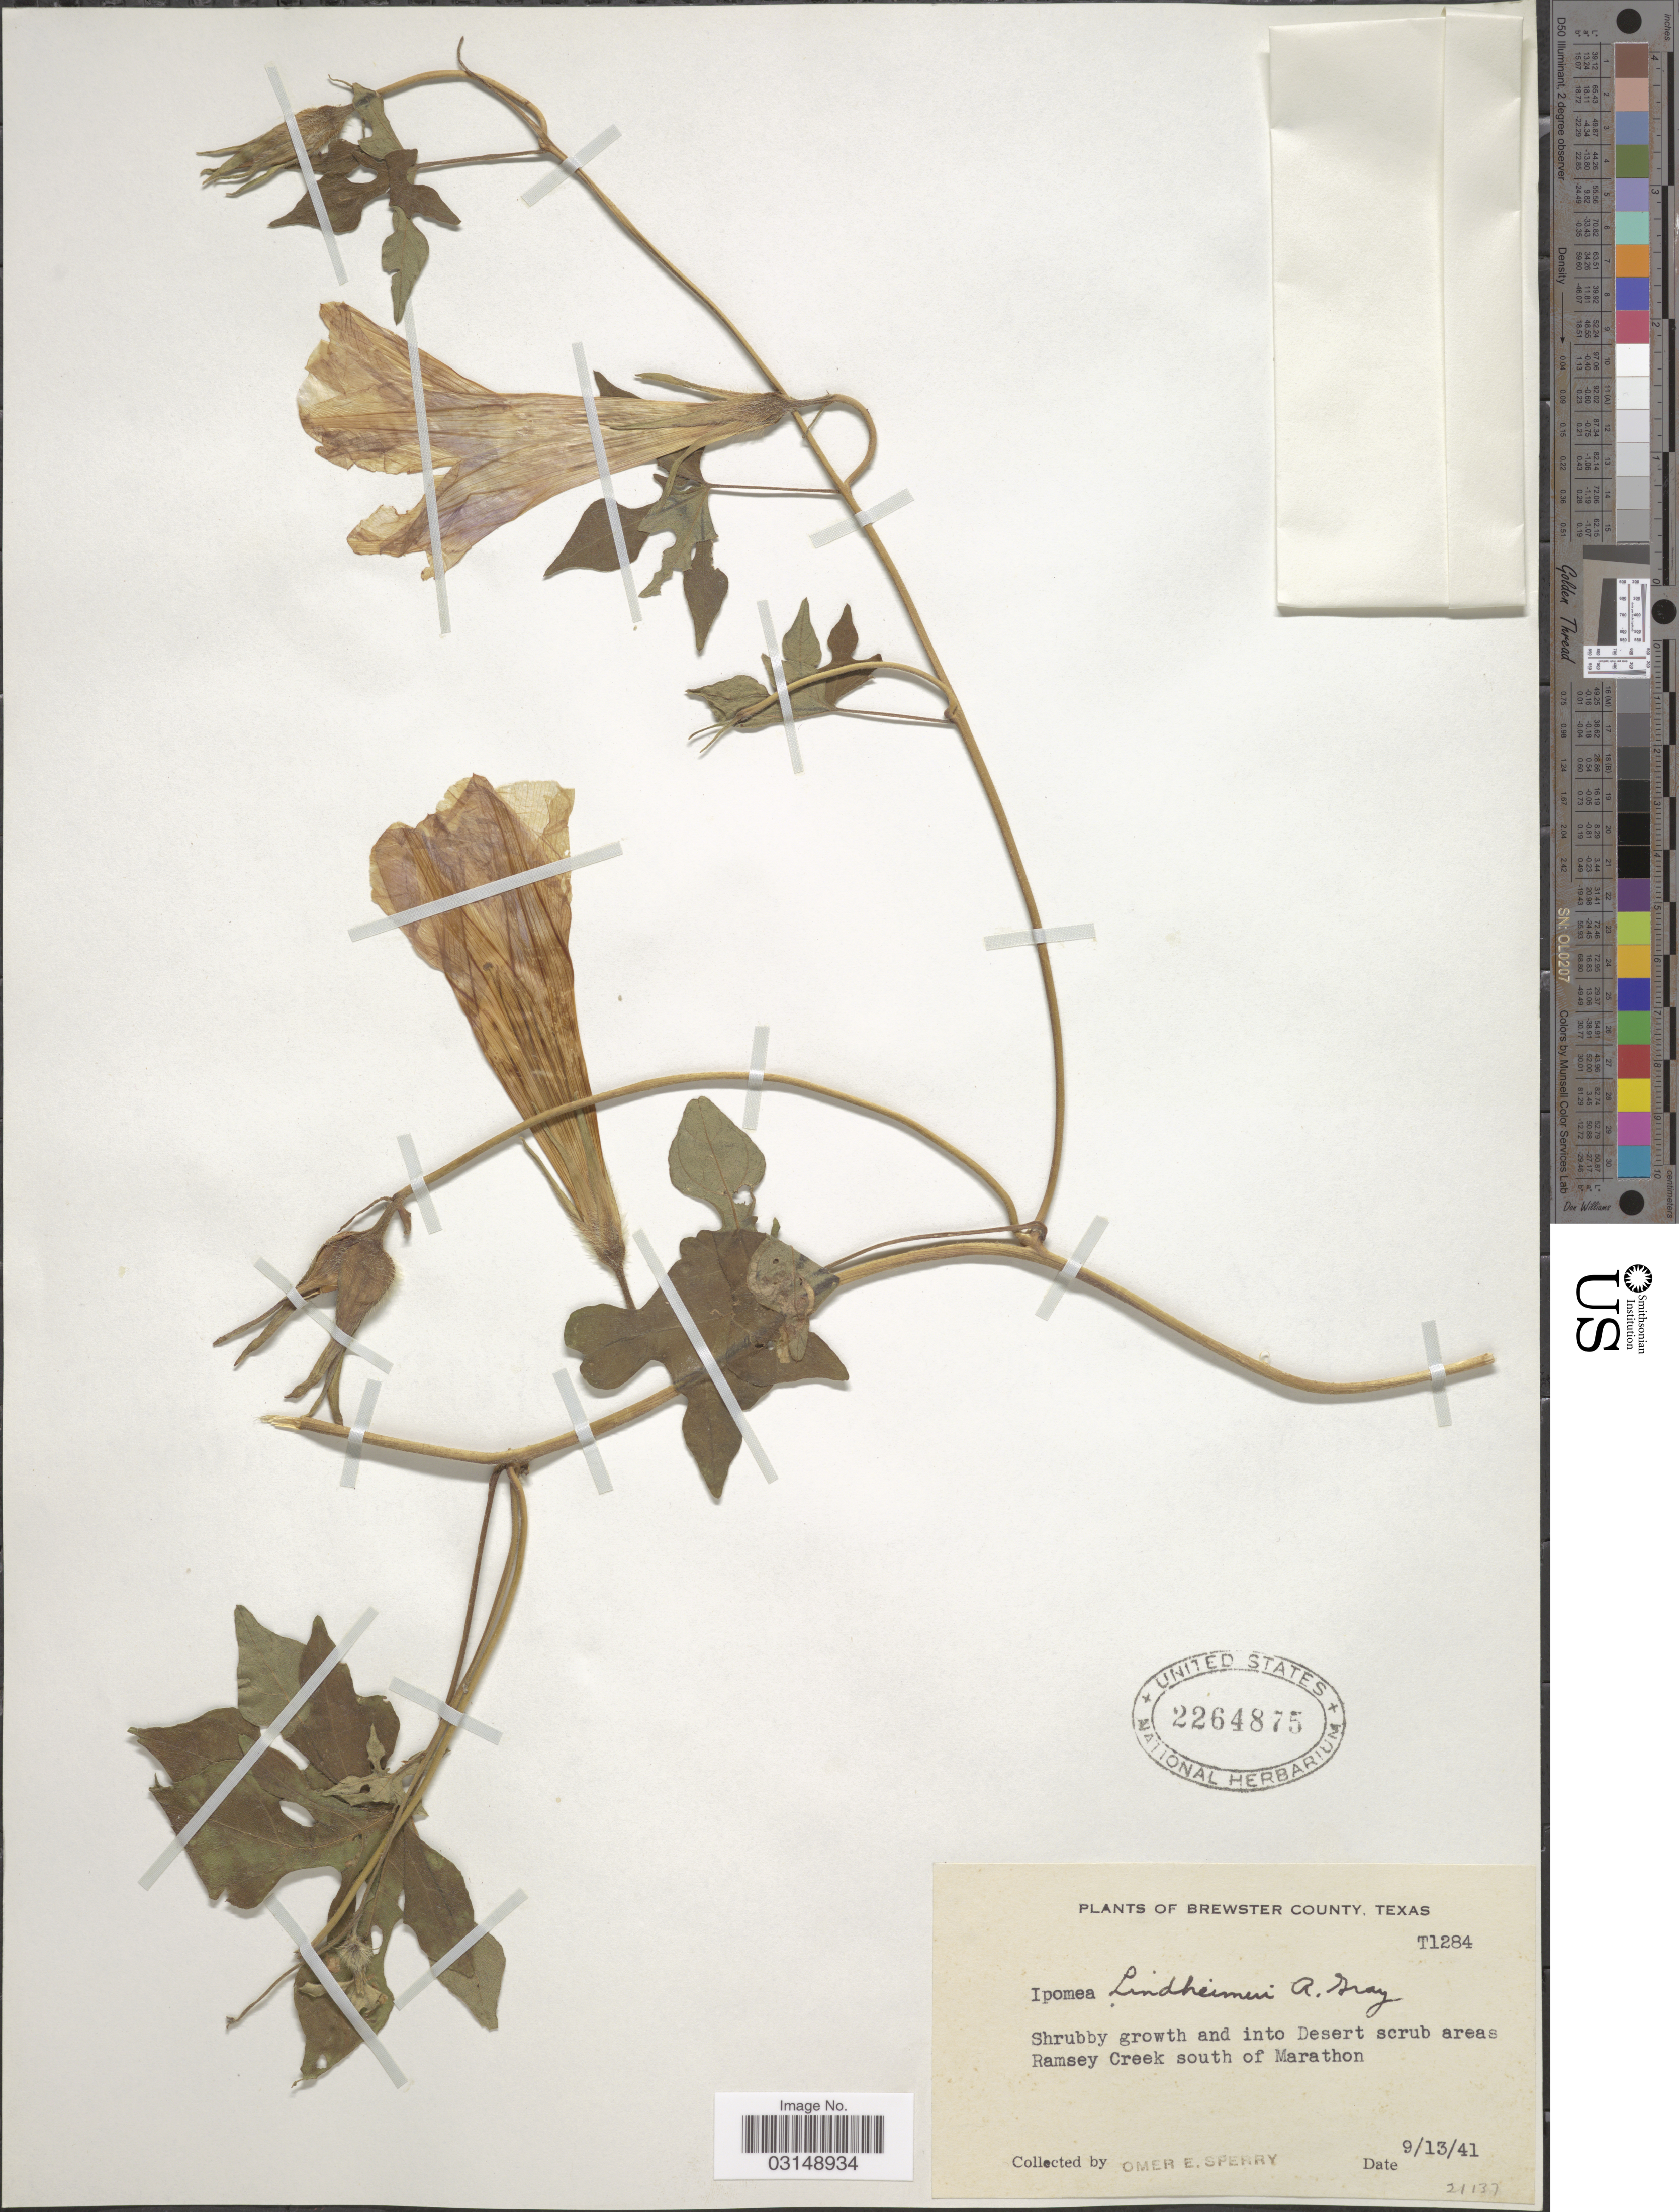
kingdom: Plantae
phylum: Tracheophyta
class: Magnoliopsida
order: Solanales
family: Convolvulaceae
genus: Ipomoea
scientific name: Ipomoea lindheimeri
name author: A. Gray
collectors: O. E. Sperry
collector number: T1284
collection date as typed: Transcribed d/m/y: 13/9/41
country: United States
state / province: Texas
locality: Brewster County. Desert scrub areas Ramsey Creek south of Marathon.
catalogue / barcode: US 2264875